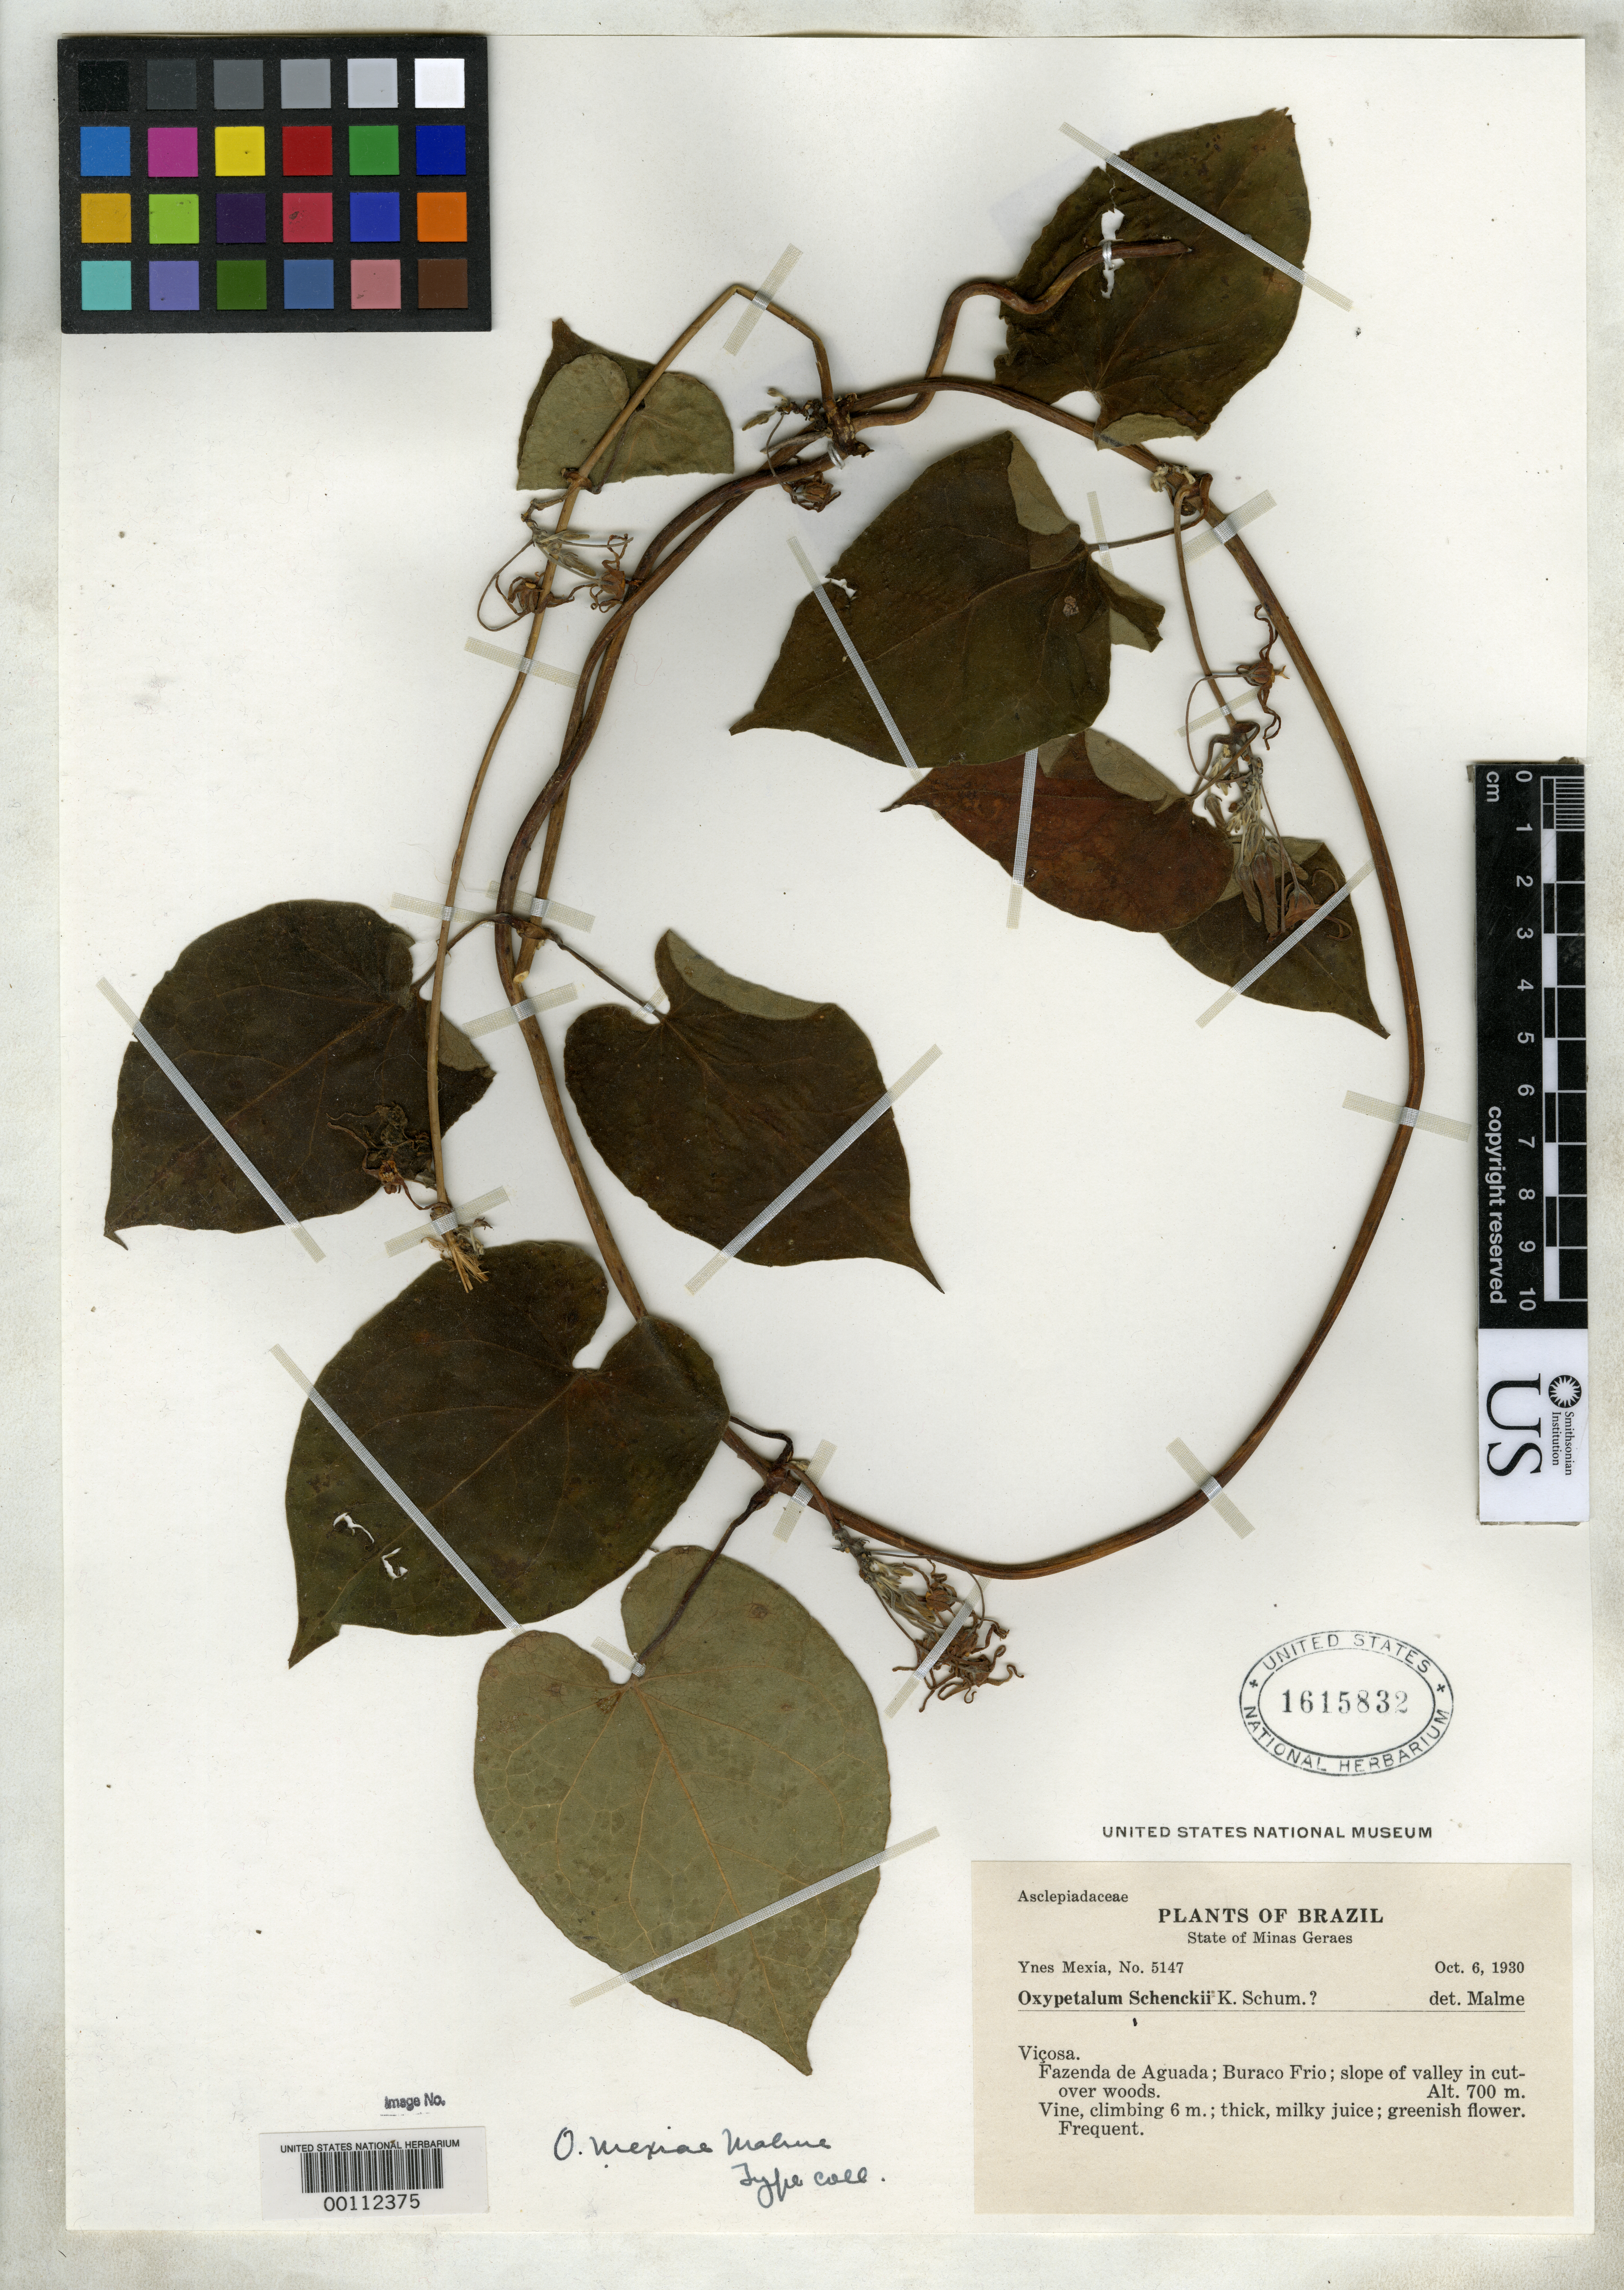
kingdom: Plantae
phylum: Tracheophyta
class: Magnoliopsida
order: Gentianales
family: Apocynaceae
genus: Oxypetalum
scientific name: Oxypetalum mexiae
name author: Malme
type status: Isotype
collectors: Y. Mexia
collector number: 5147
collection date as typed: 06 Oct 1930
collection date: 1930-10-06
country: Brazil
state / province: Minas Gerais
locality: Fazenda de Aguada, Buraco Frio.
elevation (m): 700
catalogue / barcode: US 1615832